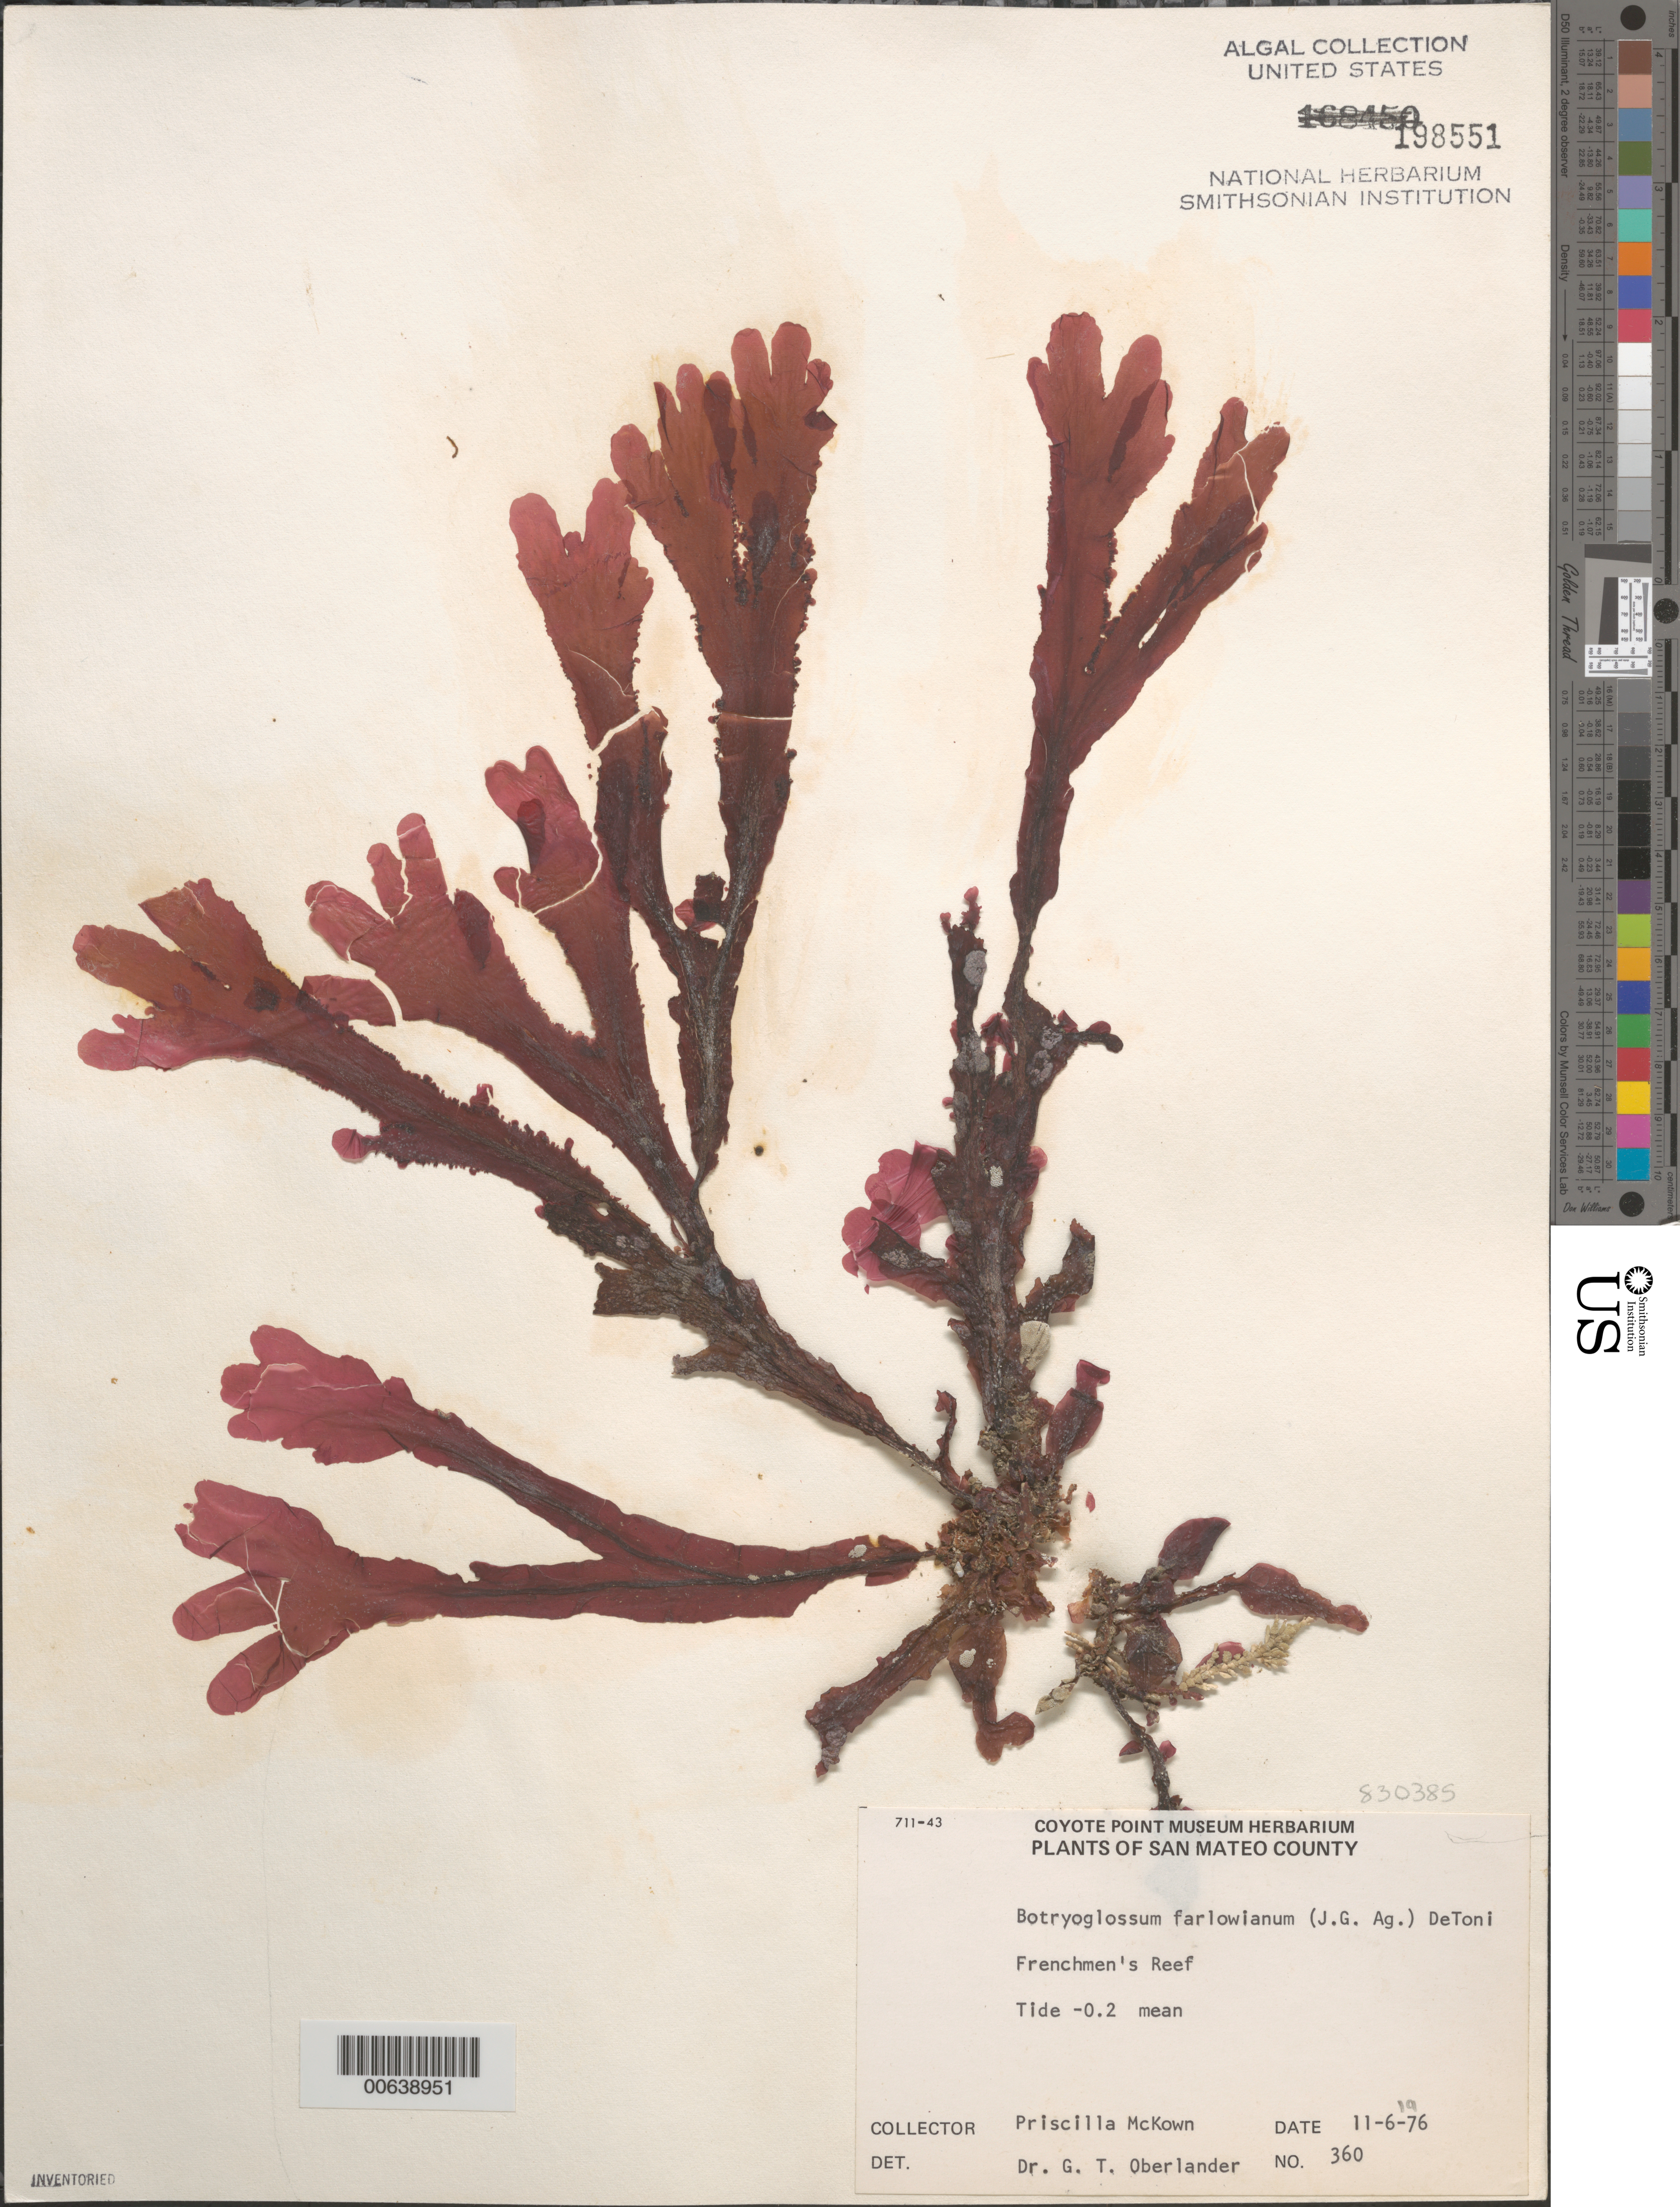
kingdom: Plantae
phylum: Rhodophyta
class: Florideophyceae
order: Ceramiales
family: Delesseriaceae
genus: Botryoglossum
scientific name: Botryoglossum farlowianum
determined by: Oberlander, G. T.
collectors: P. McKown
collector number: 360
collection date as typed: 06 Nov 1976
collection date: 1976-11-06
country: United States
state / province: California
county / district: San Mateo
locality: Frenchmens Reef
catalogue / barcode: US 198551